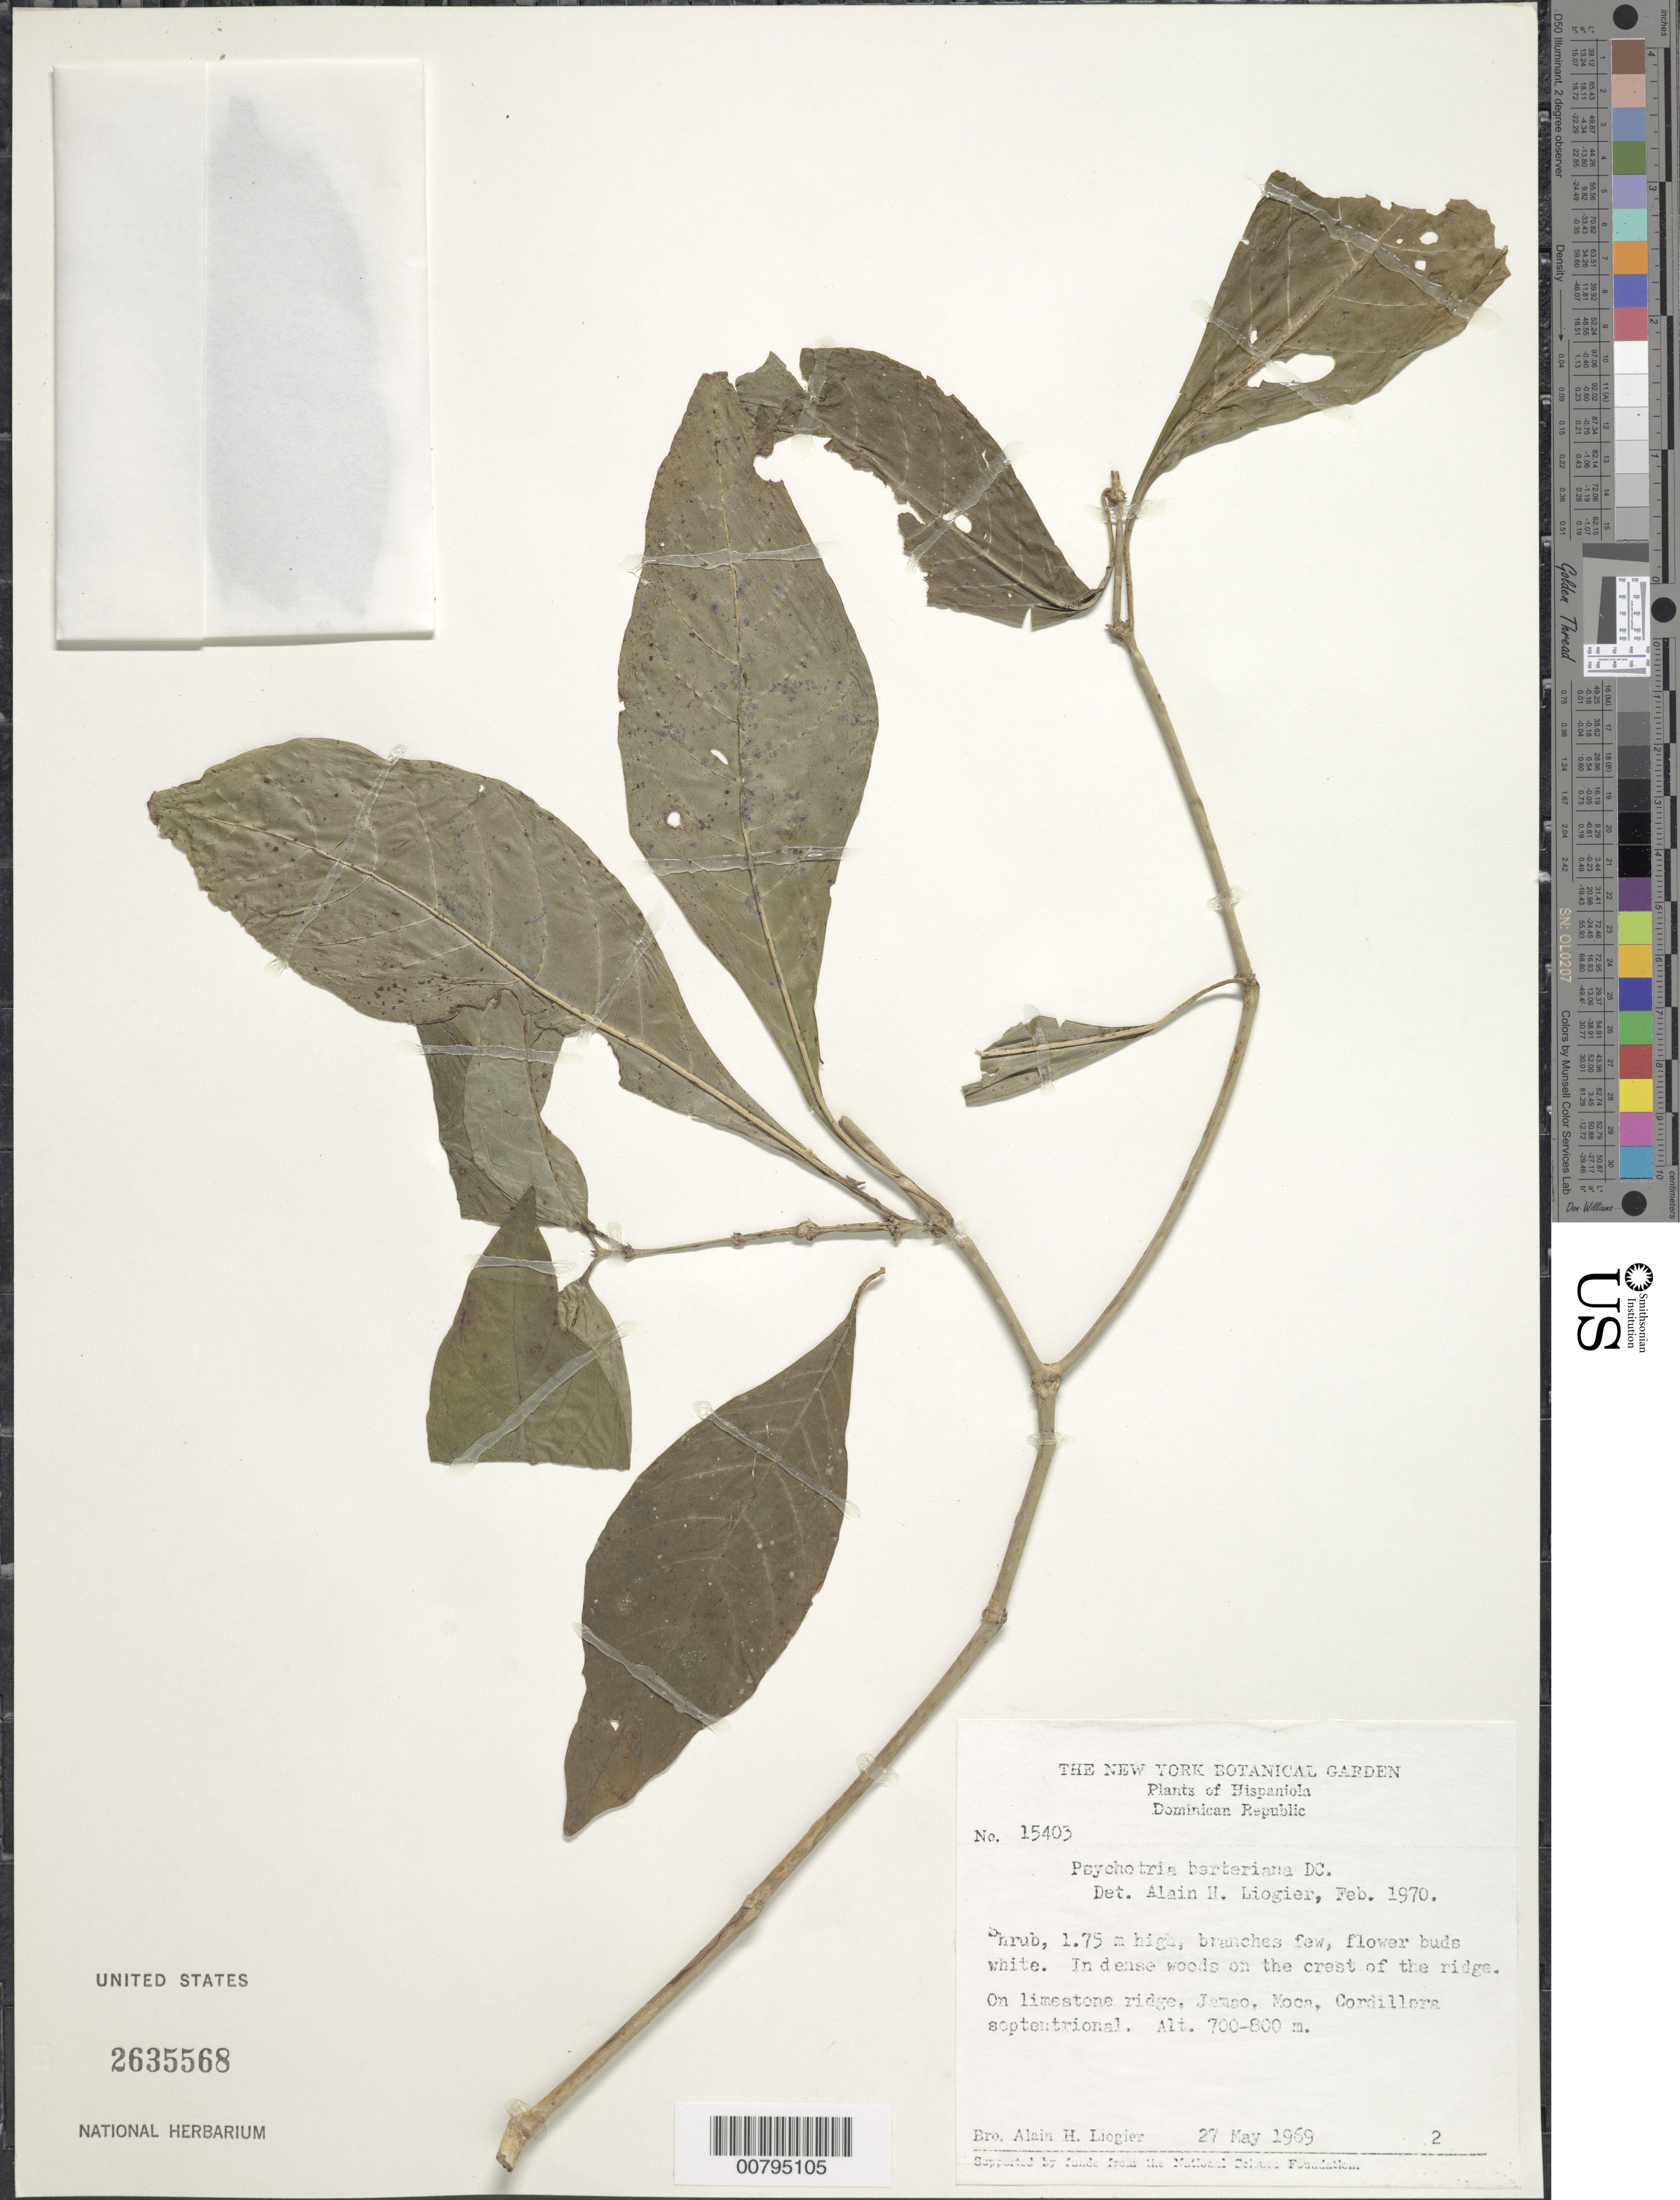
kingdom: Plantae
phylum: Tracheophyta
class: Magnoliopsida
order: Gentianales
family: Rubiaceae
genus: Psychotria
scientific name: Psychotria berteroana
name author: DC.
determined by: Liogier, Alain H.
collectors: A. H. Liogier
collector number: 15403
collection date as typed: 27 May 1969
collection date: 1969-05-27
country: Dominican Republic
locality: Jamao, Moca, Cordillera Septentrional. On ridge.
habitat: In dense woods on crest of limestone ridge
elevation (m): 700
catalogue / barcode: US 2635568